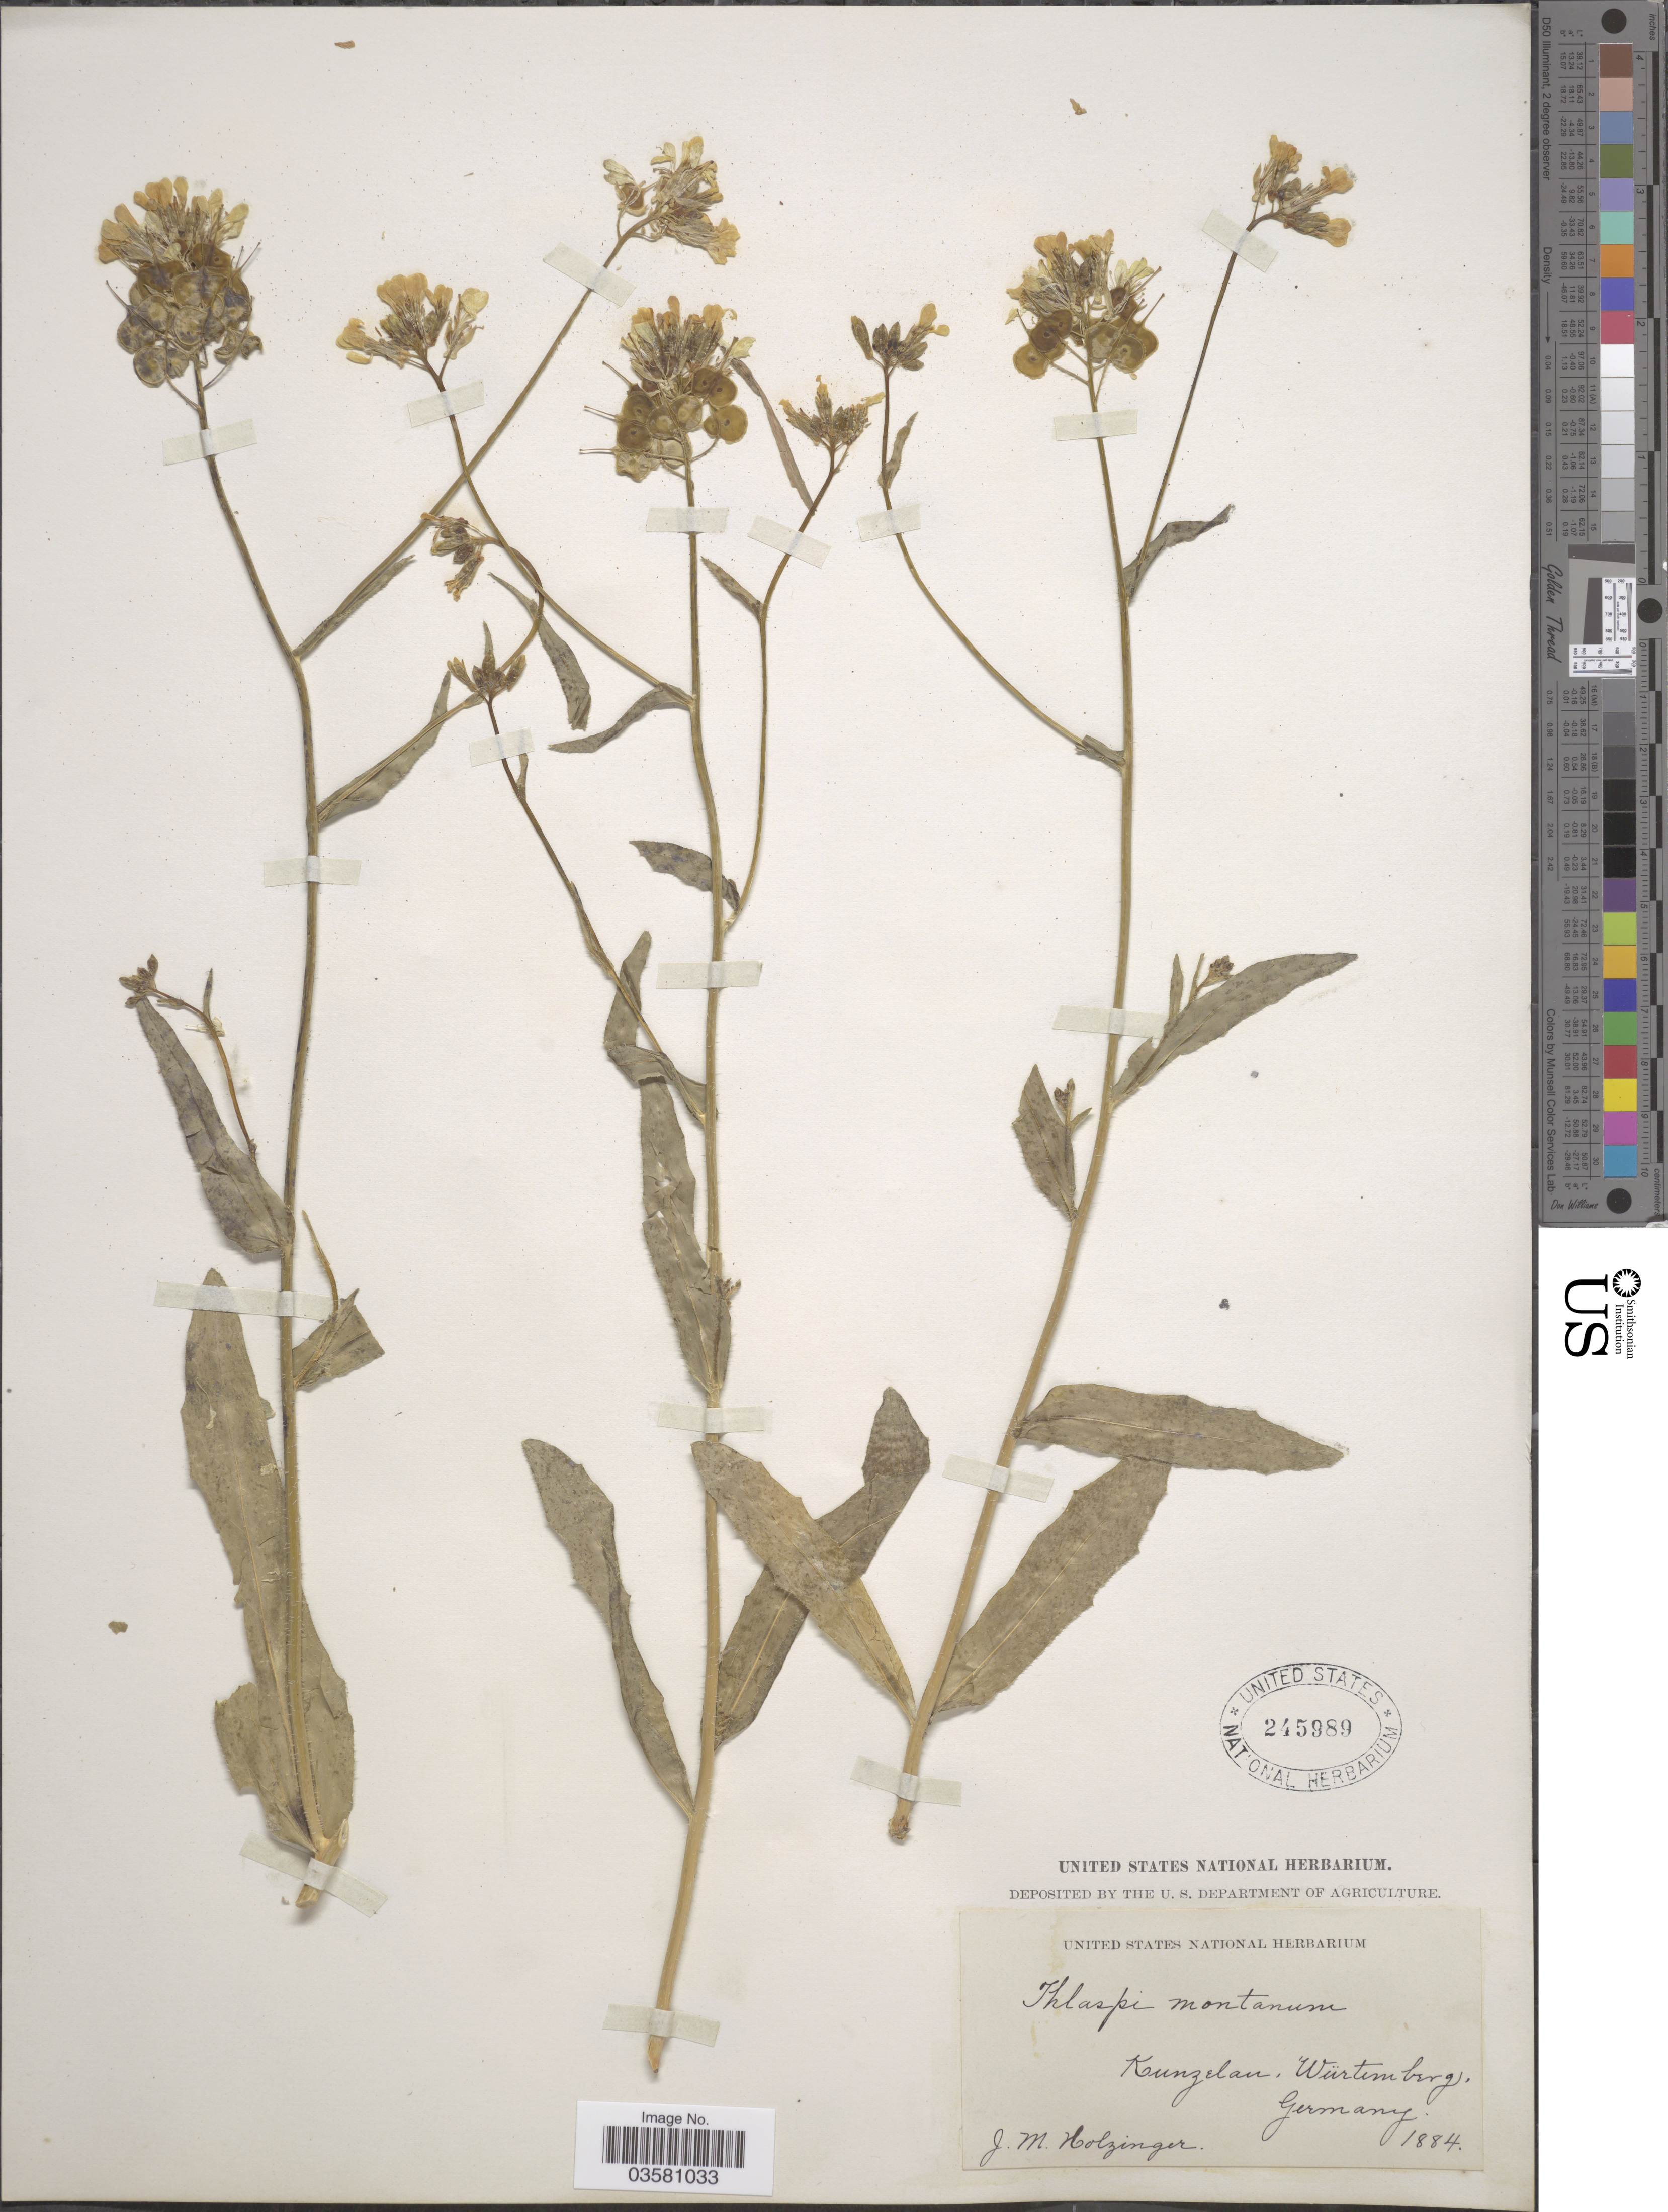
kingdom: Plantae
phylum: Tracheophyta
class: Magnoliopsida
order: Brassicales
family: Brassicaceae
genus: Biscutella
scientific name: Biscutella auriculata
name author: L.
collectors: J. M. Holzinger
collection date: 1884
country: Germany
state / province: Baden-Württemberg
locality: Kunzelan, Würtemberg.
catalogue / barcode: US 245989